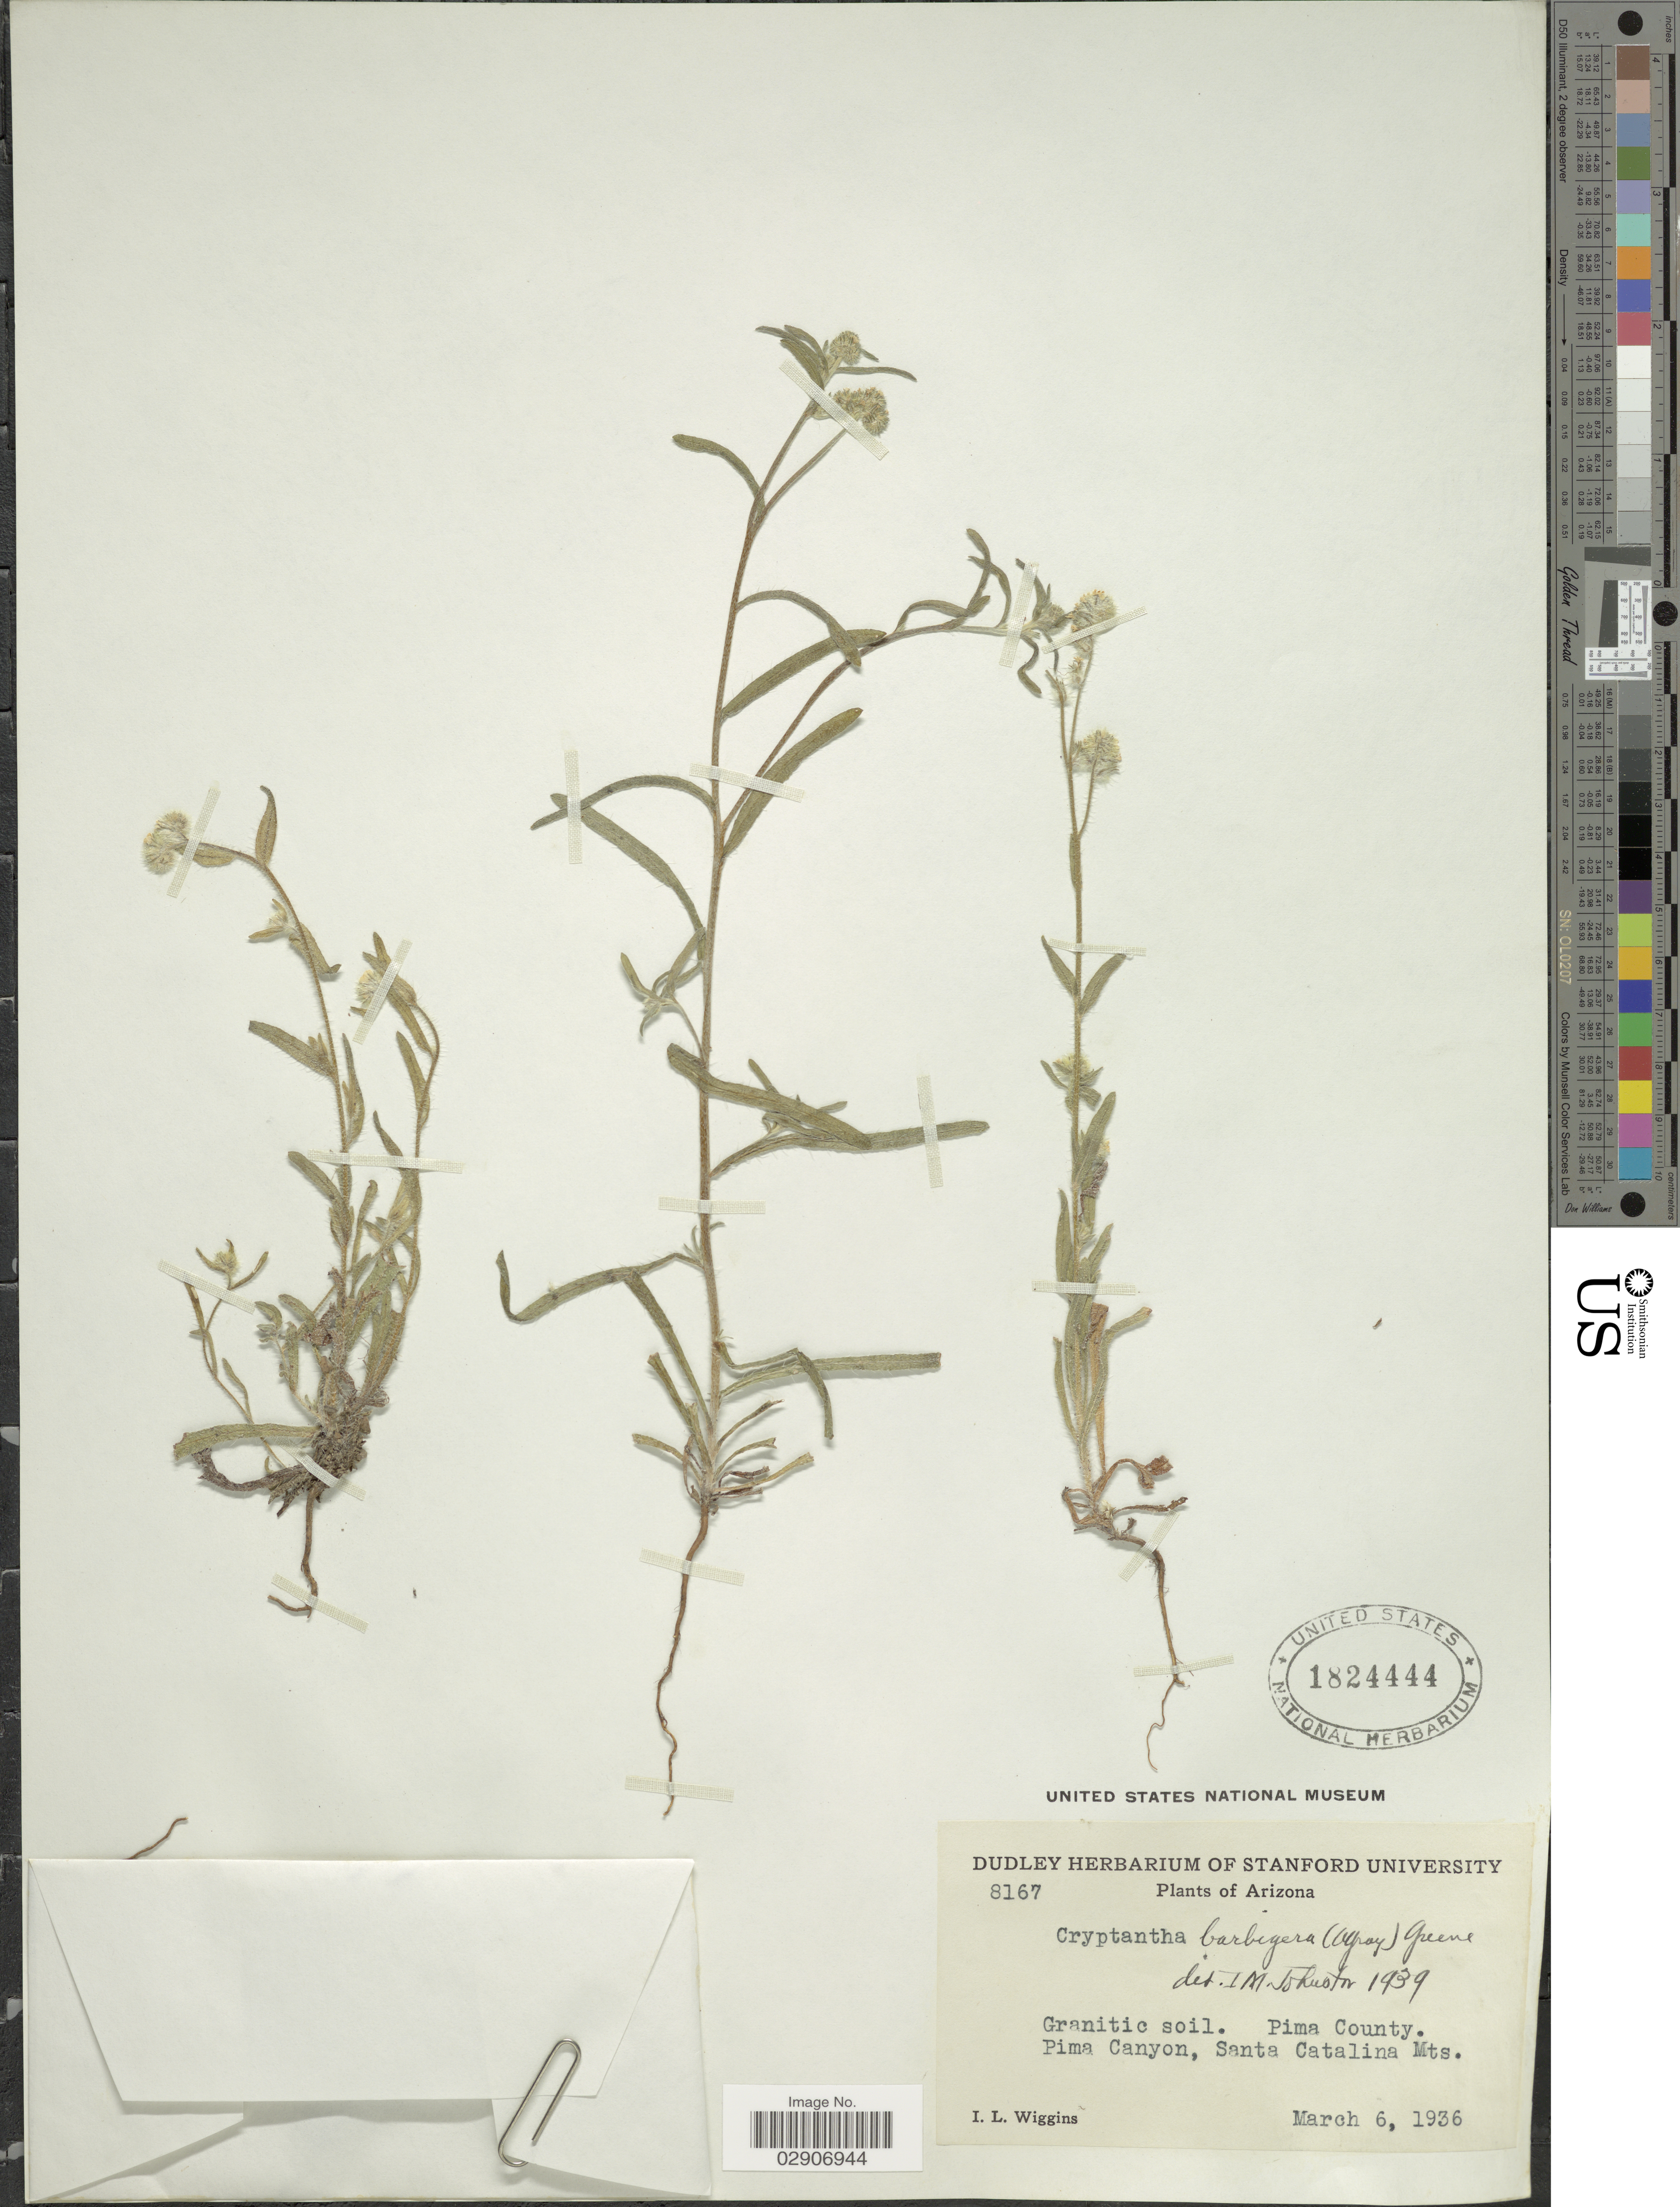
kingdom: Plantae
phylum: Tracheophyta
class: Magnoliopsida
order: Boraginales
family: Boraginaceae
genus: Cryptantha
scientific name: Cryptantha barbigera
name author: (A. Gray) Greene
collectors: I. L. Wiggins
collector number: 8167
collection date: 1936-03-06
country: United States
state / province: Arizona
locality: Granitic soil. Pima County. Pima Canyon, Santa Catalina Mts.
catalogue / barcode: US 1824444